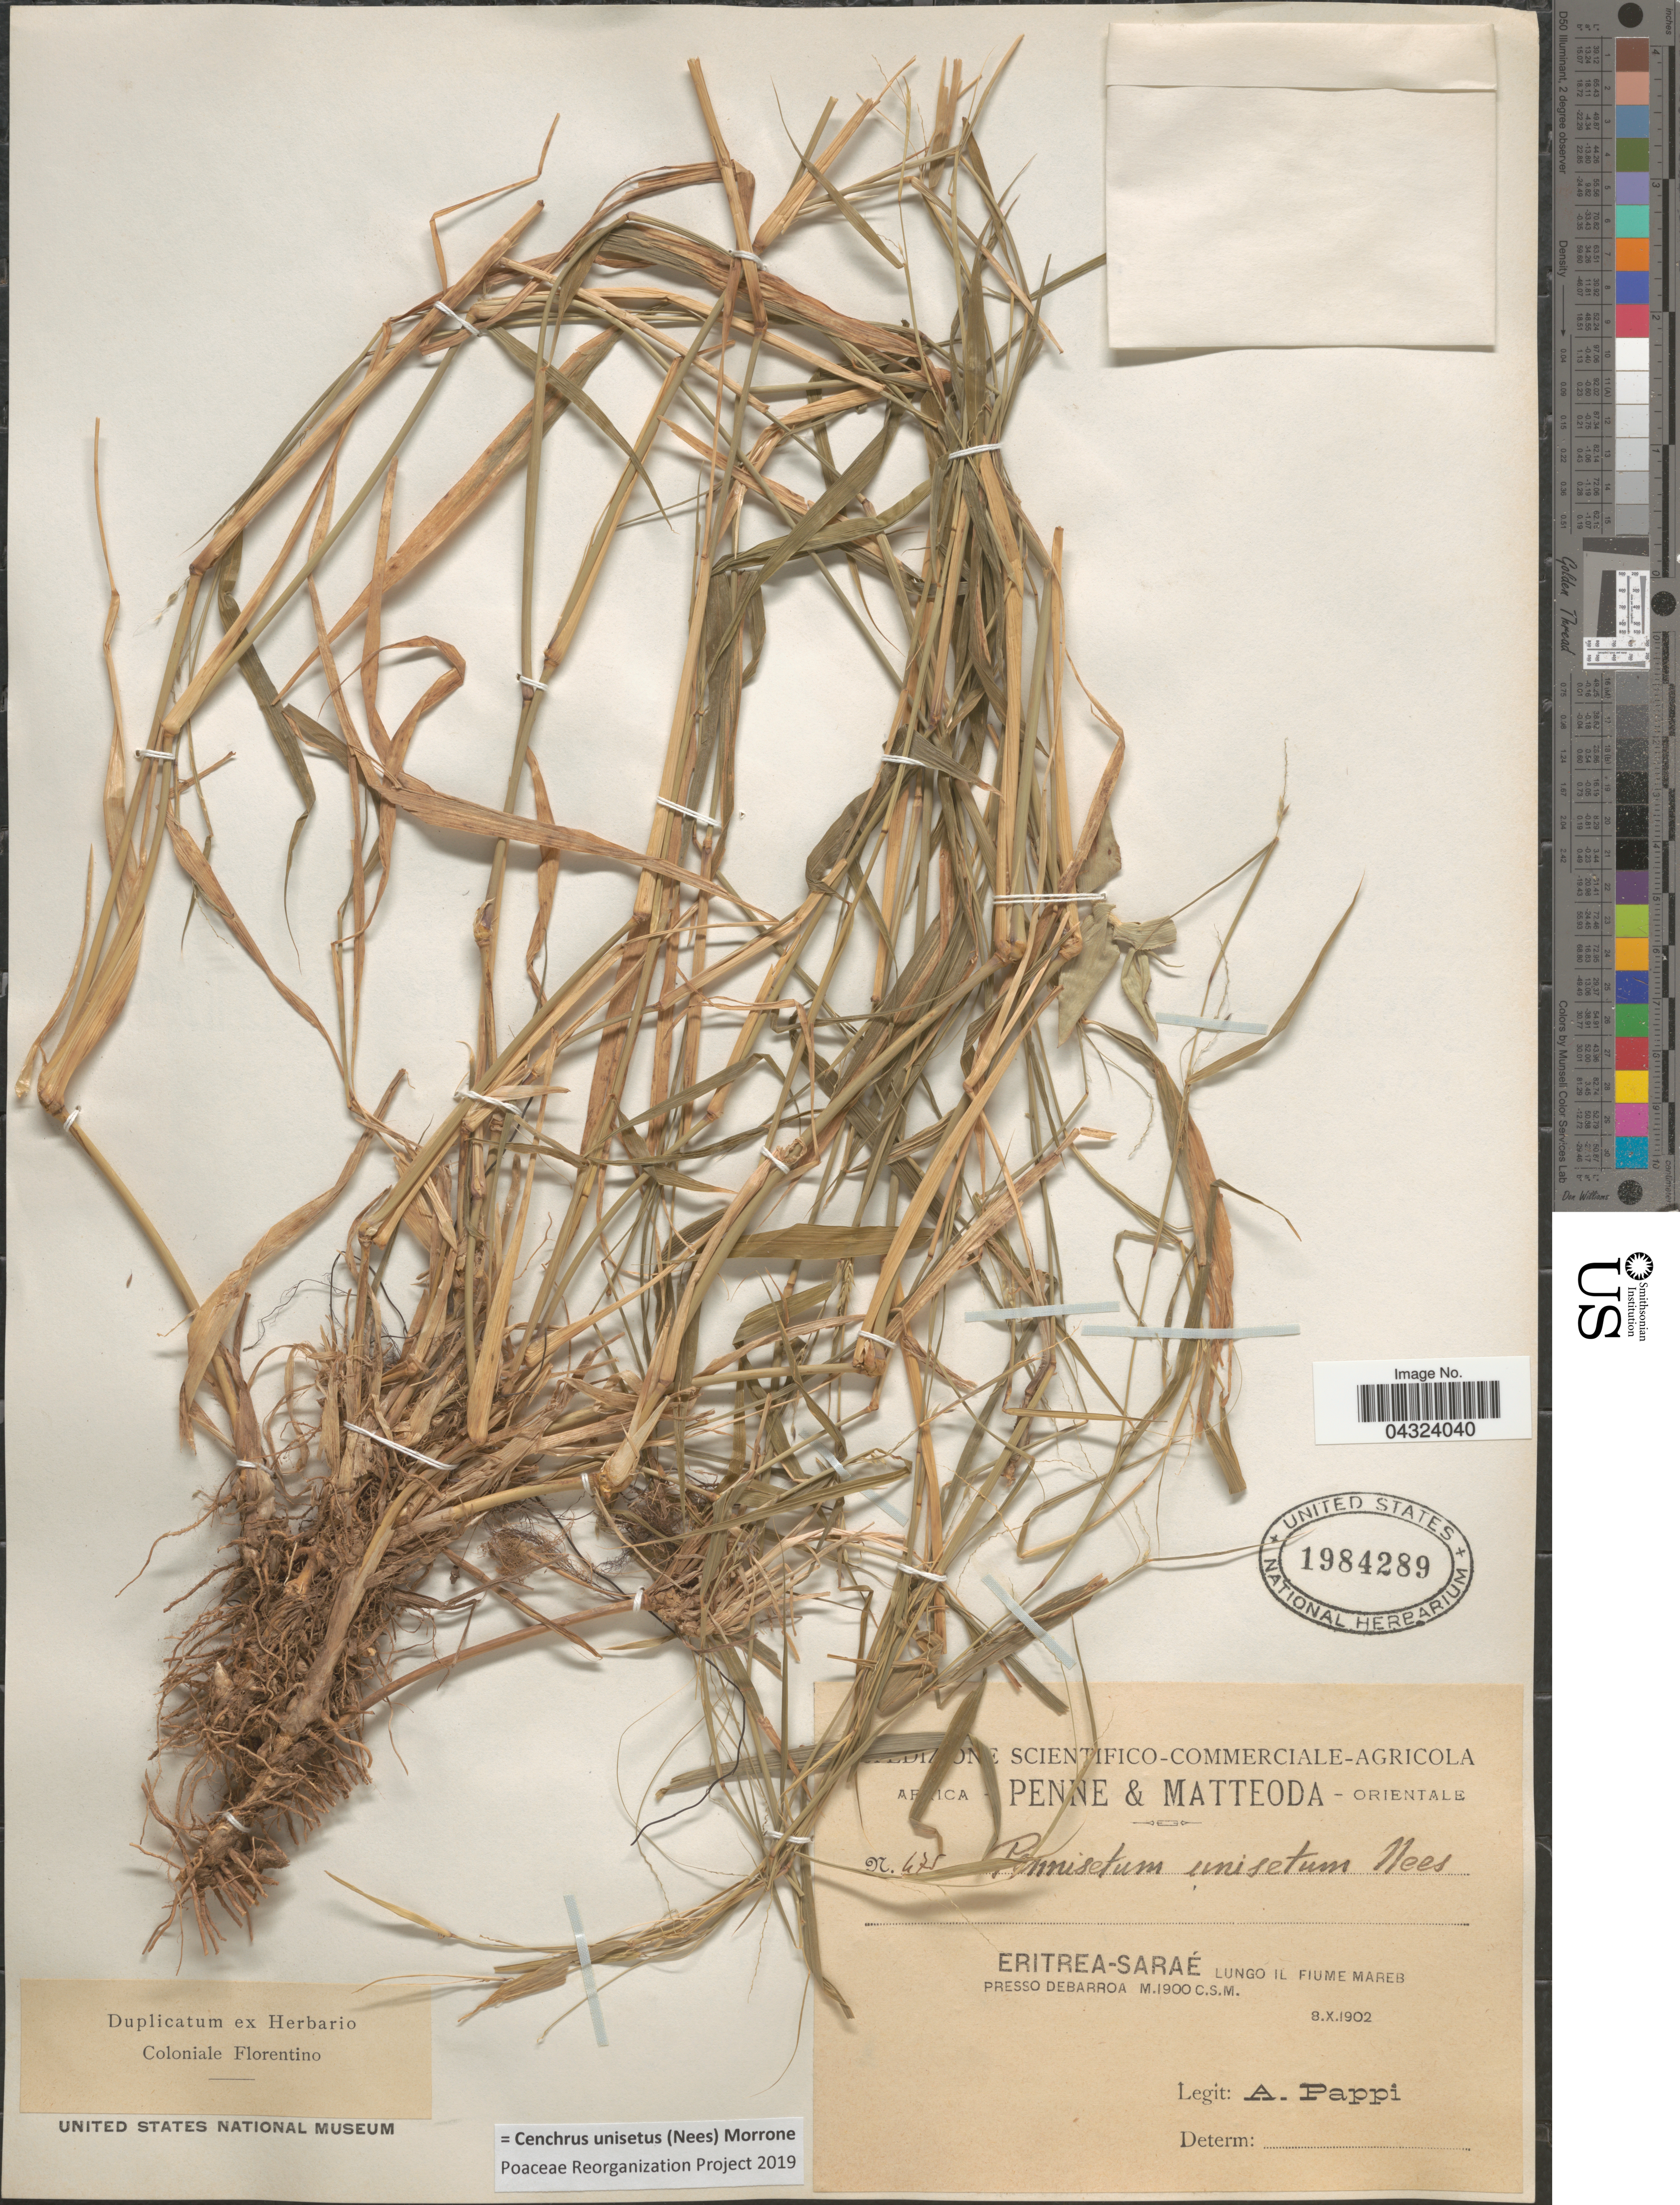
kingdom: Plantae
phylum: Tracheophyta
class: Liliopsida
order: Poales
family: Poaceae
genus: Cenchrus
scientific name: Cenchrus unisetus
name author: (Nees) Morrone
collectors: A. Pappi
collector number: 475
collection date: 1902-10-08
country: Eritrea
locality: Africa Orientale. Eritrea-Saraß. Lungo il fiume Mareb. Presso Debarroa.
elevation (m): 1900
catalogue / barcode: US 1984289